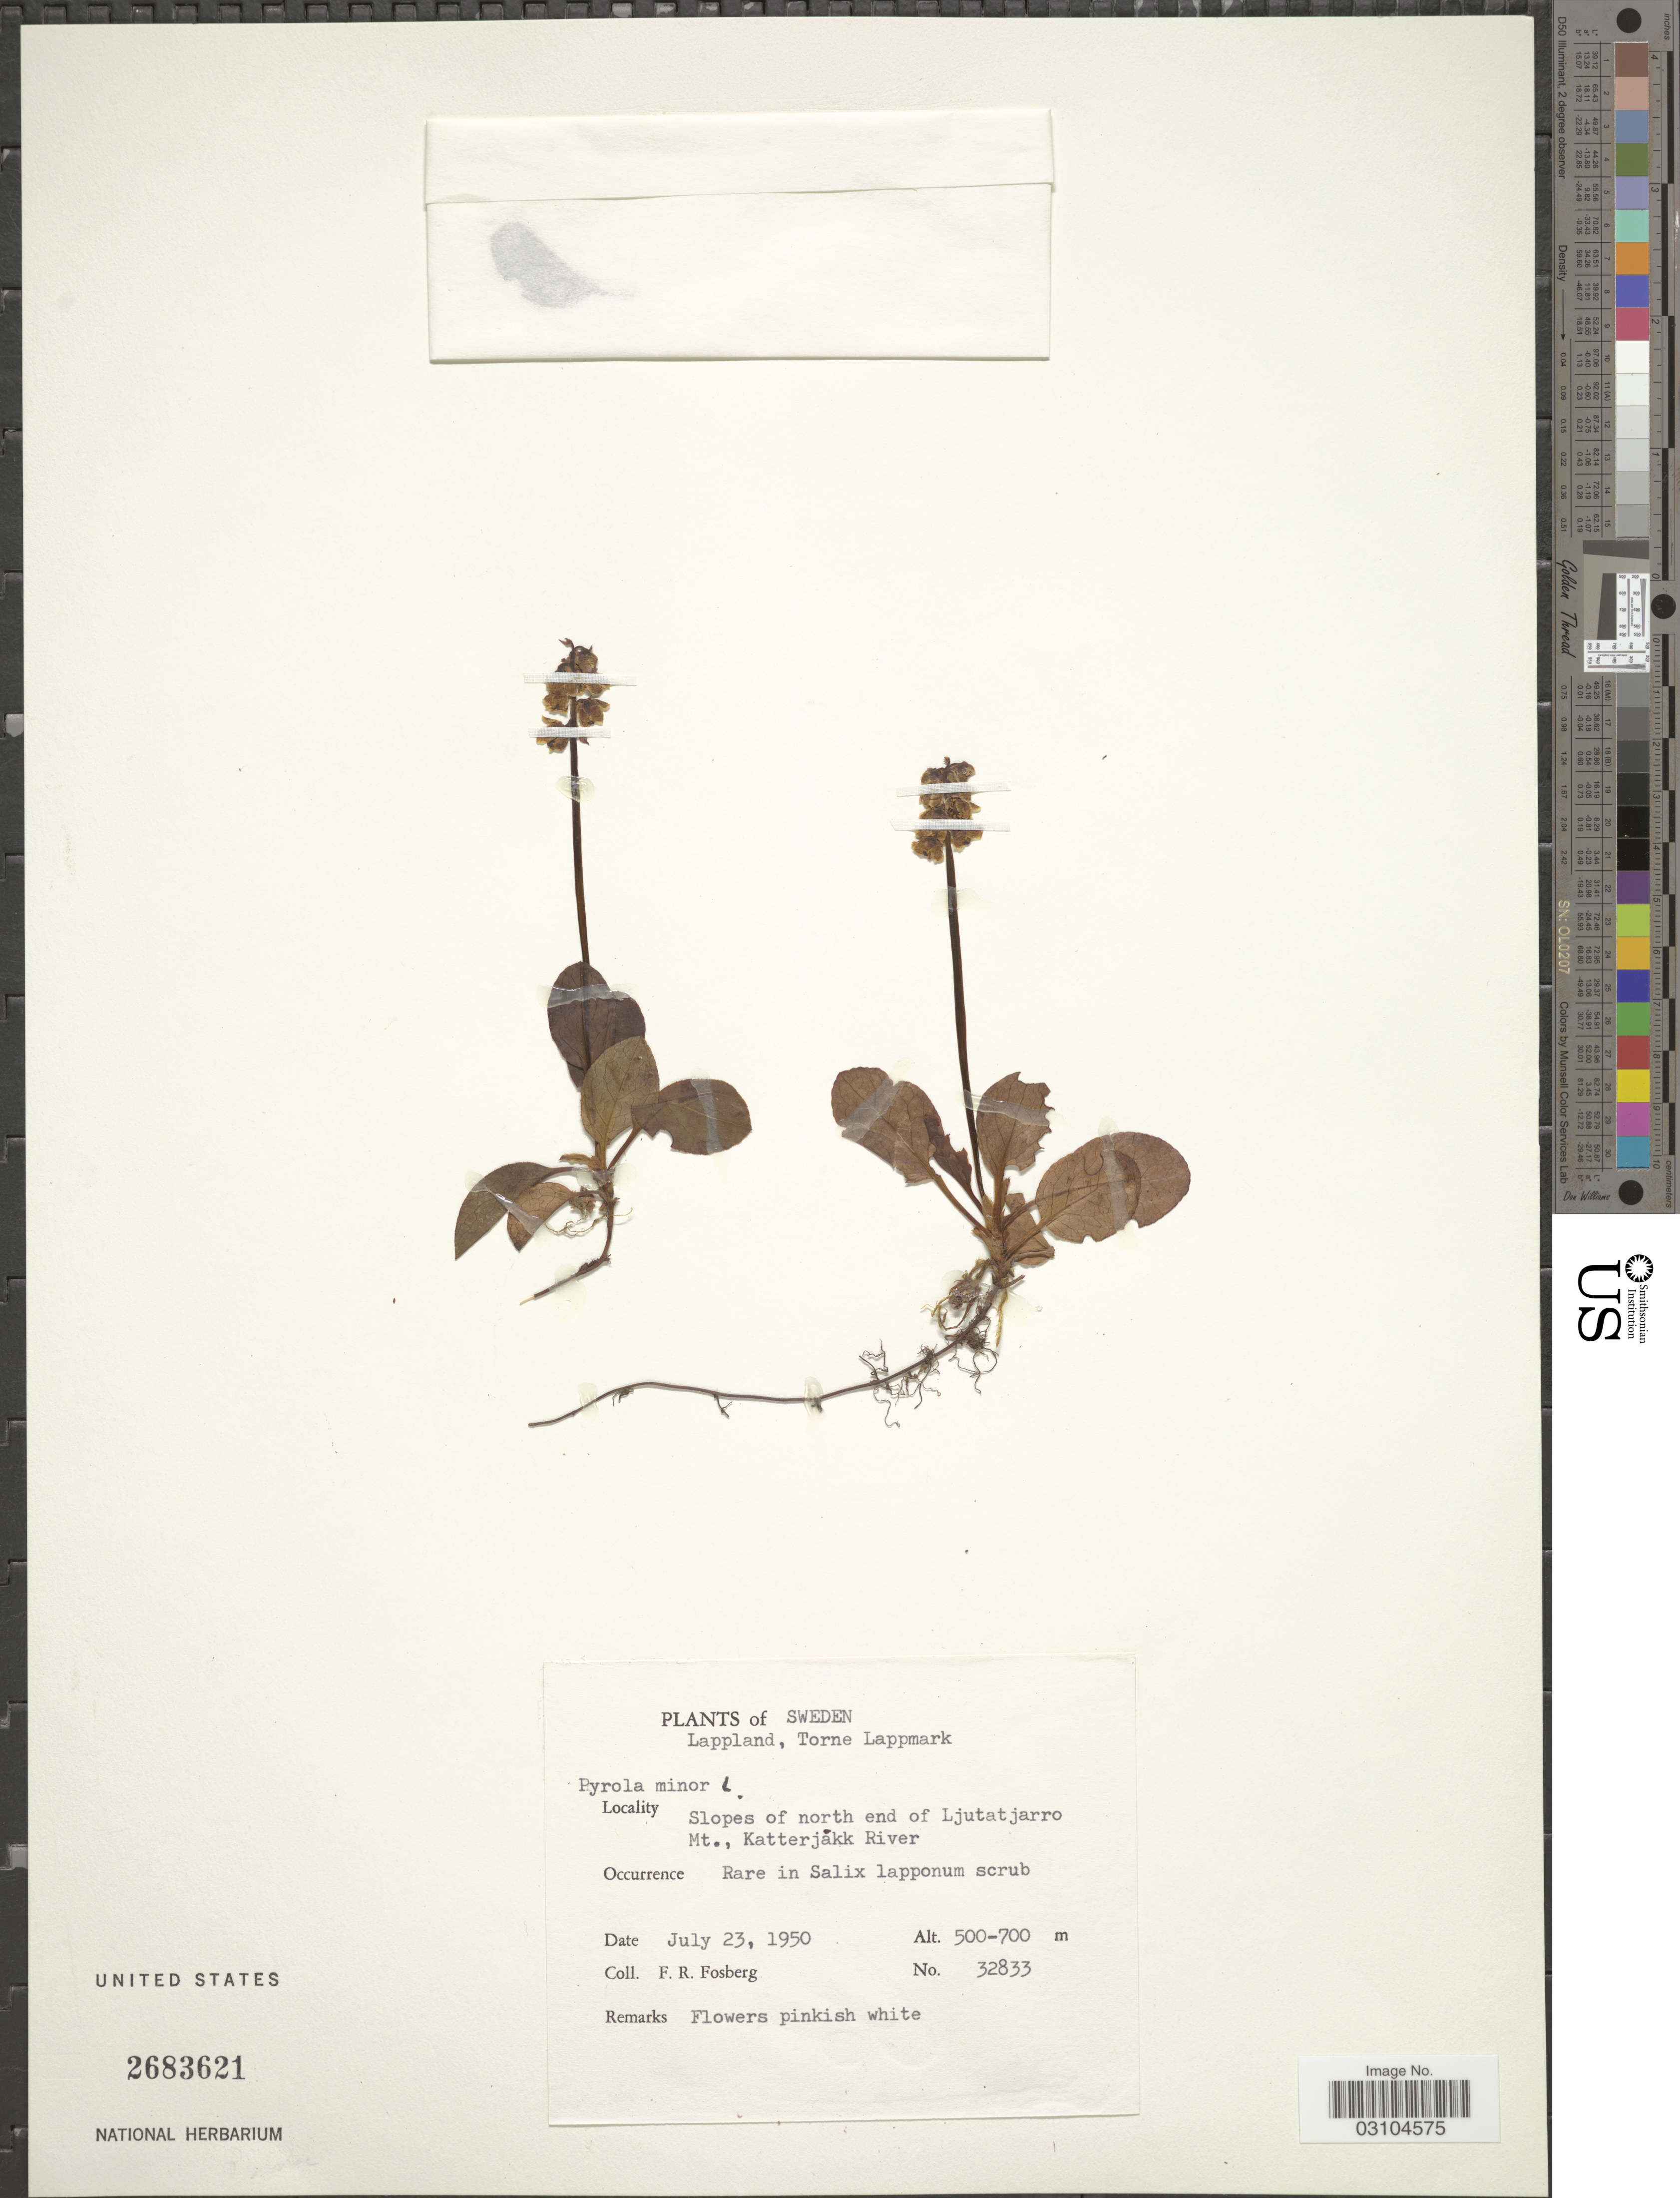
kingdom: Plantae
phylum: Tracheophyta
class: Magnoliopsida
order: Ericales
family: Ericaceae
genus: Pyrola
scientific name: Pyrola minor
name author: L.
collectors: F. R. Fosberg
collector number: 32833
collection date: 1950-07-23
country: Sweden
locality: Lappland, Torne Lappmark. Slopes of north end of Ljutatjarro Mt., Katterjākk River.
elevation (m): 500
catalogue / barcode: US 2683621